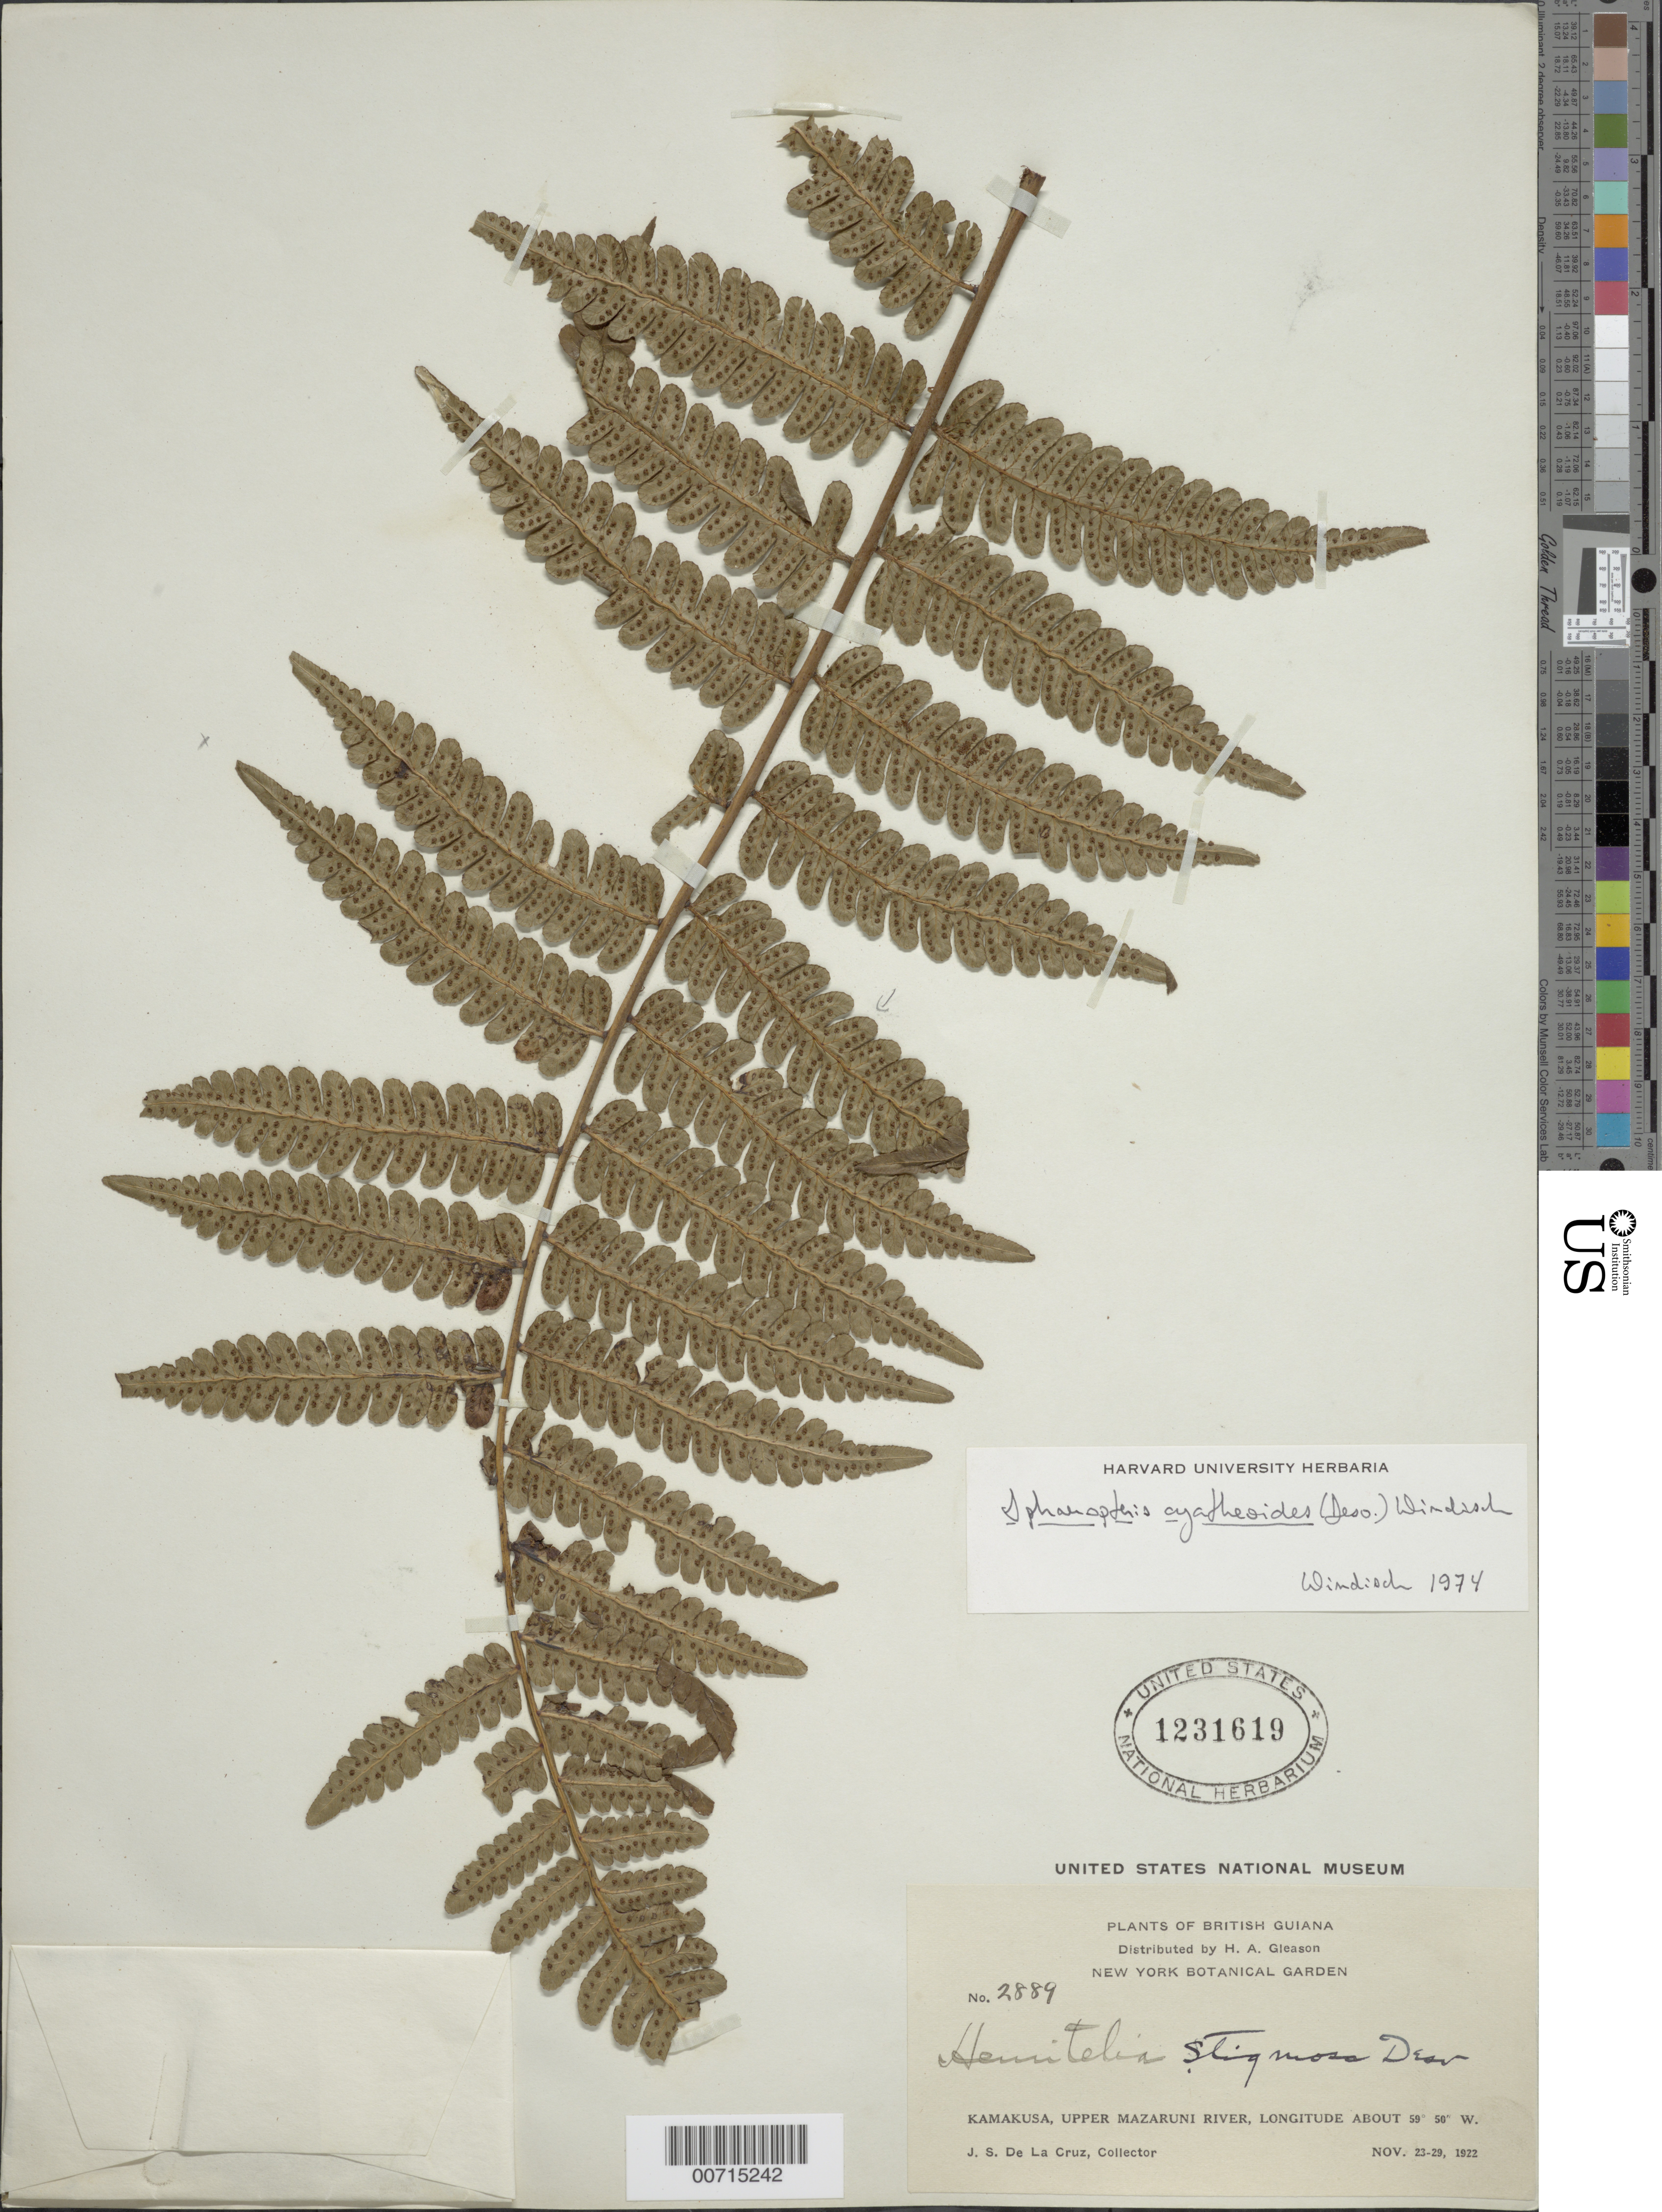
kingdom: Plantae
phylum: Tracheophyta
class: Polypodiopsida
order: Cyatheales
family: Cyatheaceae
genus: Cyathea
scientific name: Cyathea cyatheoides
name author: (Desv.) K.U. Kramer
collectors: J. S. de la Cruz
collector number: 2889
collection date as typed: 23-Nov-22 to 29-Nov-22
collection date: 1922-11-23/1922-11-29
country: Guyana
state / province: Cuyuni-Mazaruni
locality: Kamakusa, Upper Mazaruni R.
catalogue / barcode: US 1231619